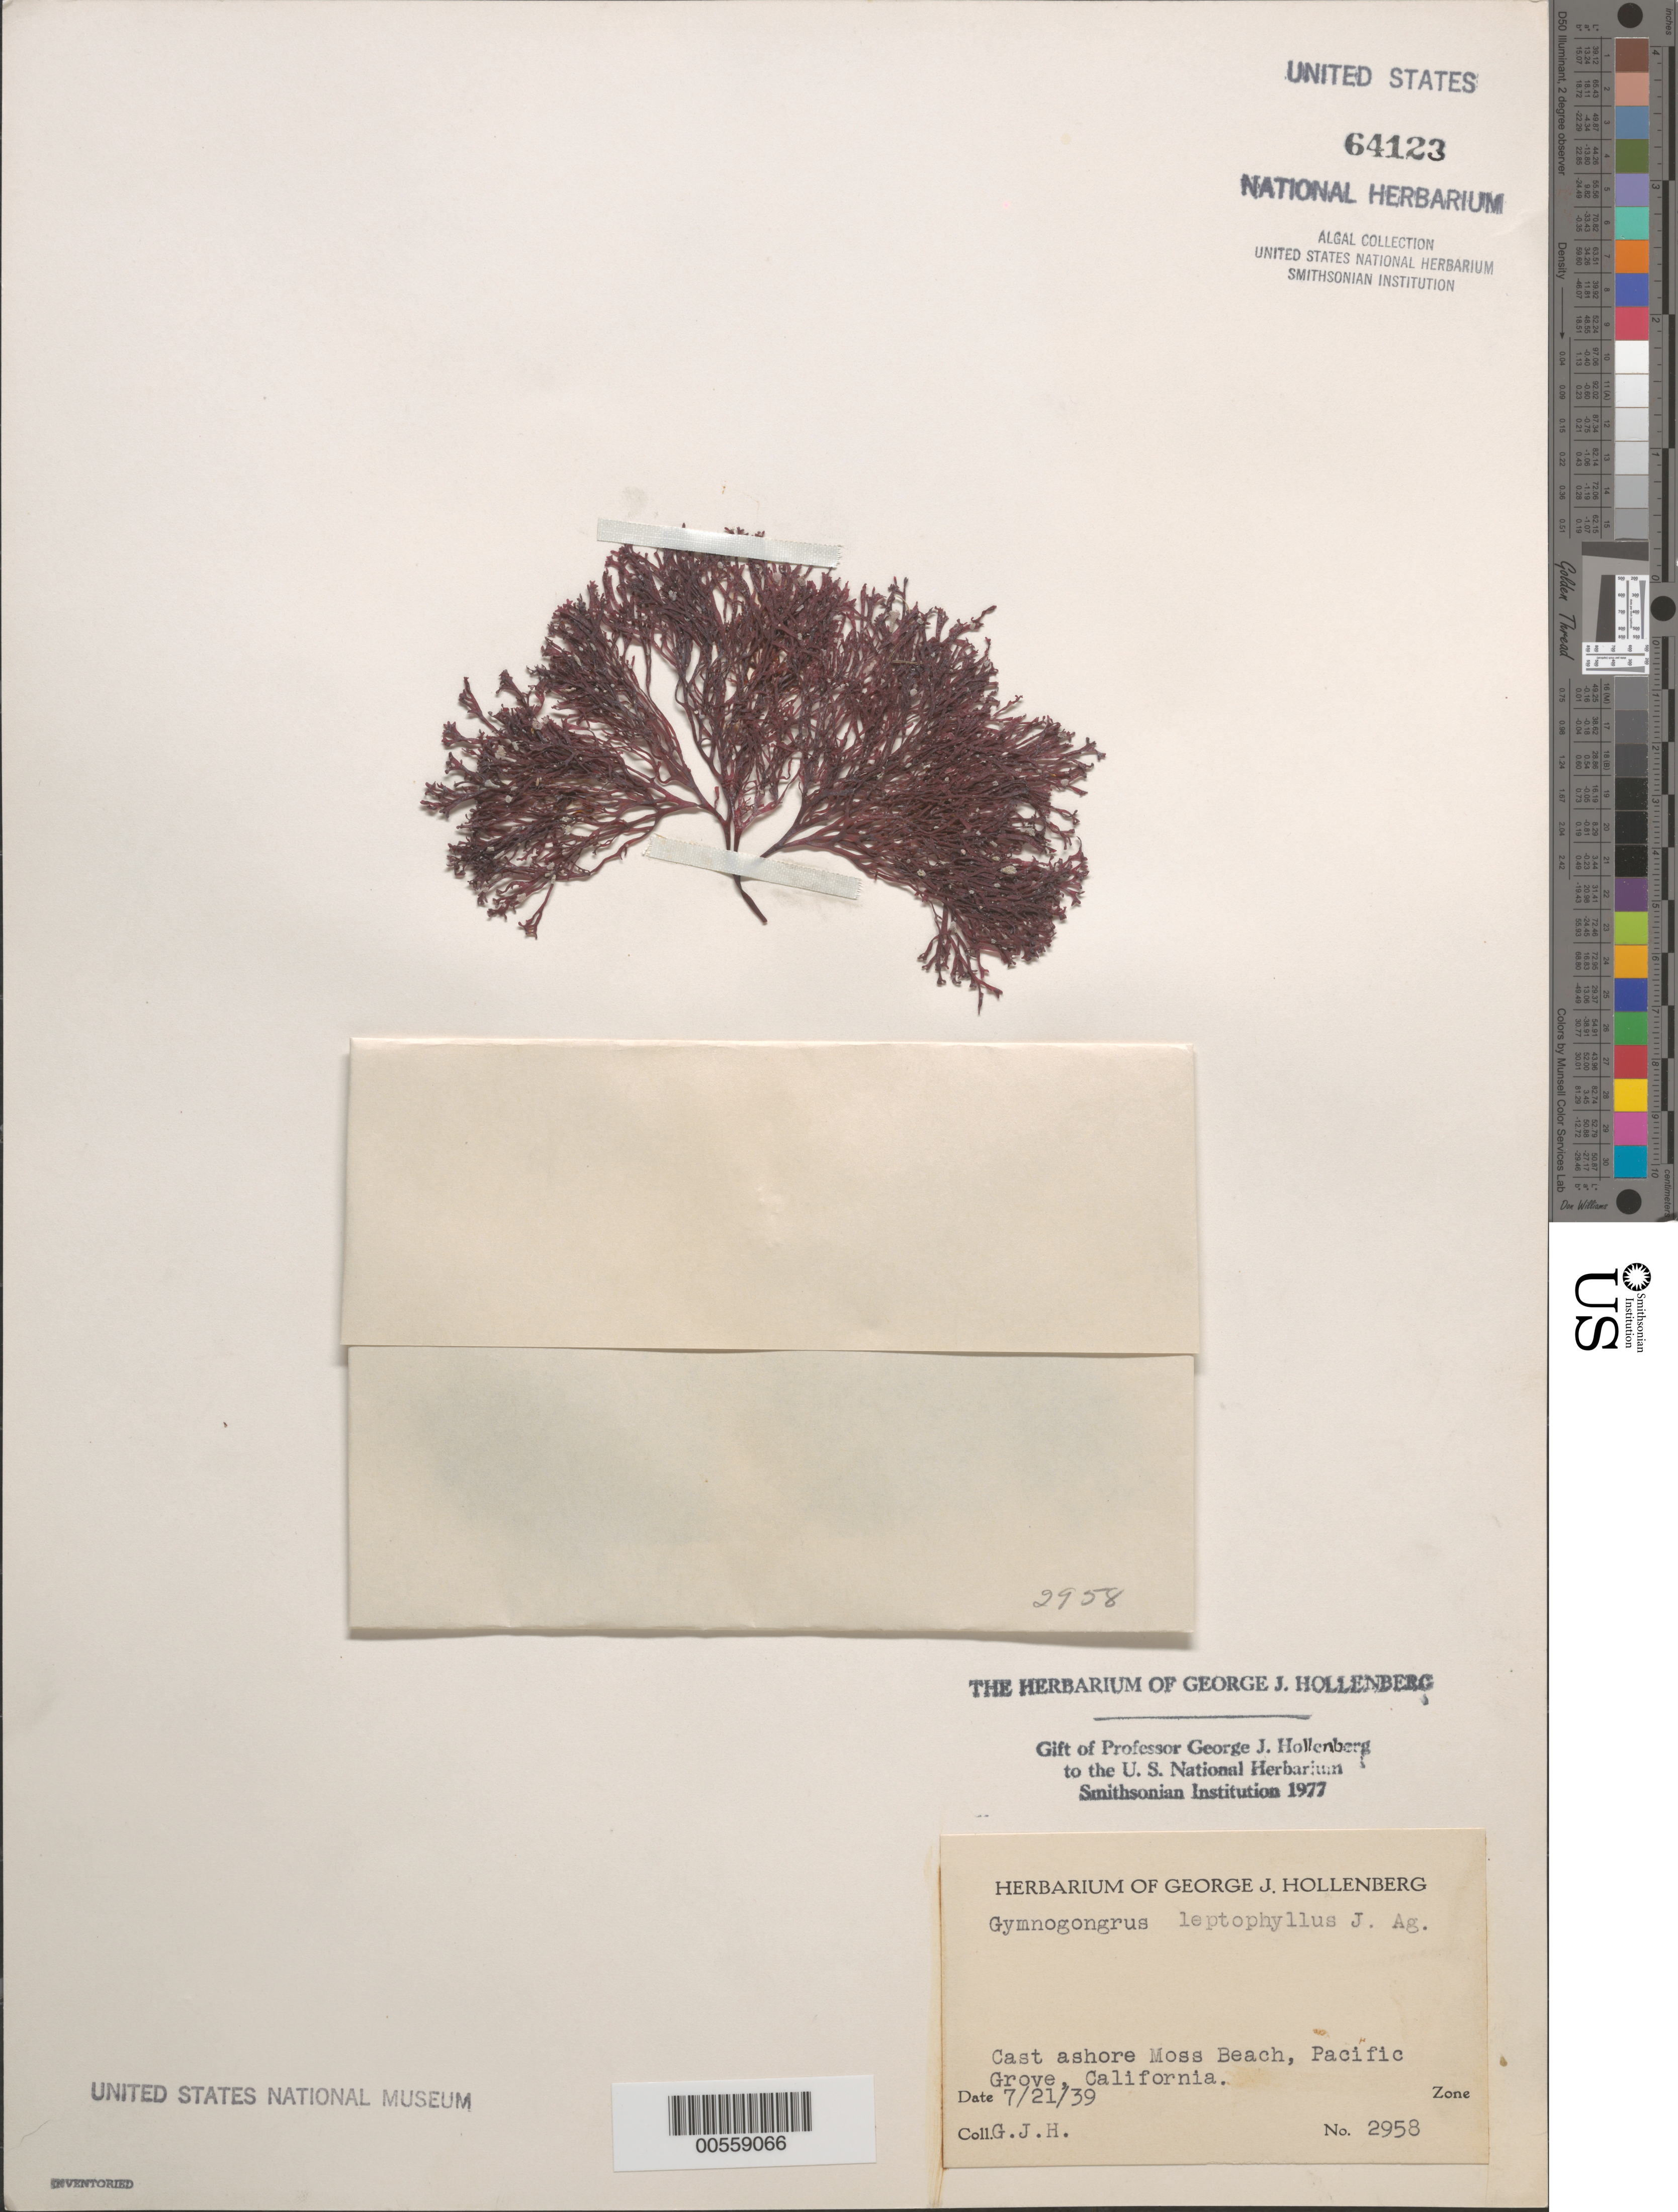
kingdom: Plantae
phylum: Rhodophyta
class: Florideophyceae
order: Gigartinales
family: Phyllophoraceae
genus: Besa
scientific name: Besa leptophylla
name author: (J. Agardh) M.S.Calderon & K.A. Miller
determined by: Algae name updating Project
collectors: G. Hollenberg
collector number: GJH 2958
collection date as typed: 21 Jul 1939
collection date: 1939-07-21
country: United States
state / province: California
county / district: Monterey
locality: Moss Beach, Pacific Grove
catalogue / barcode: US 64123